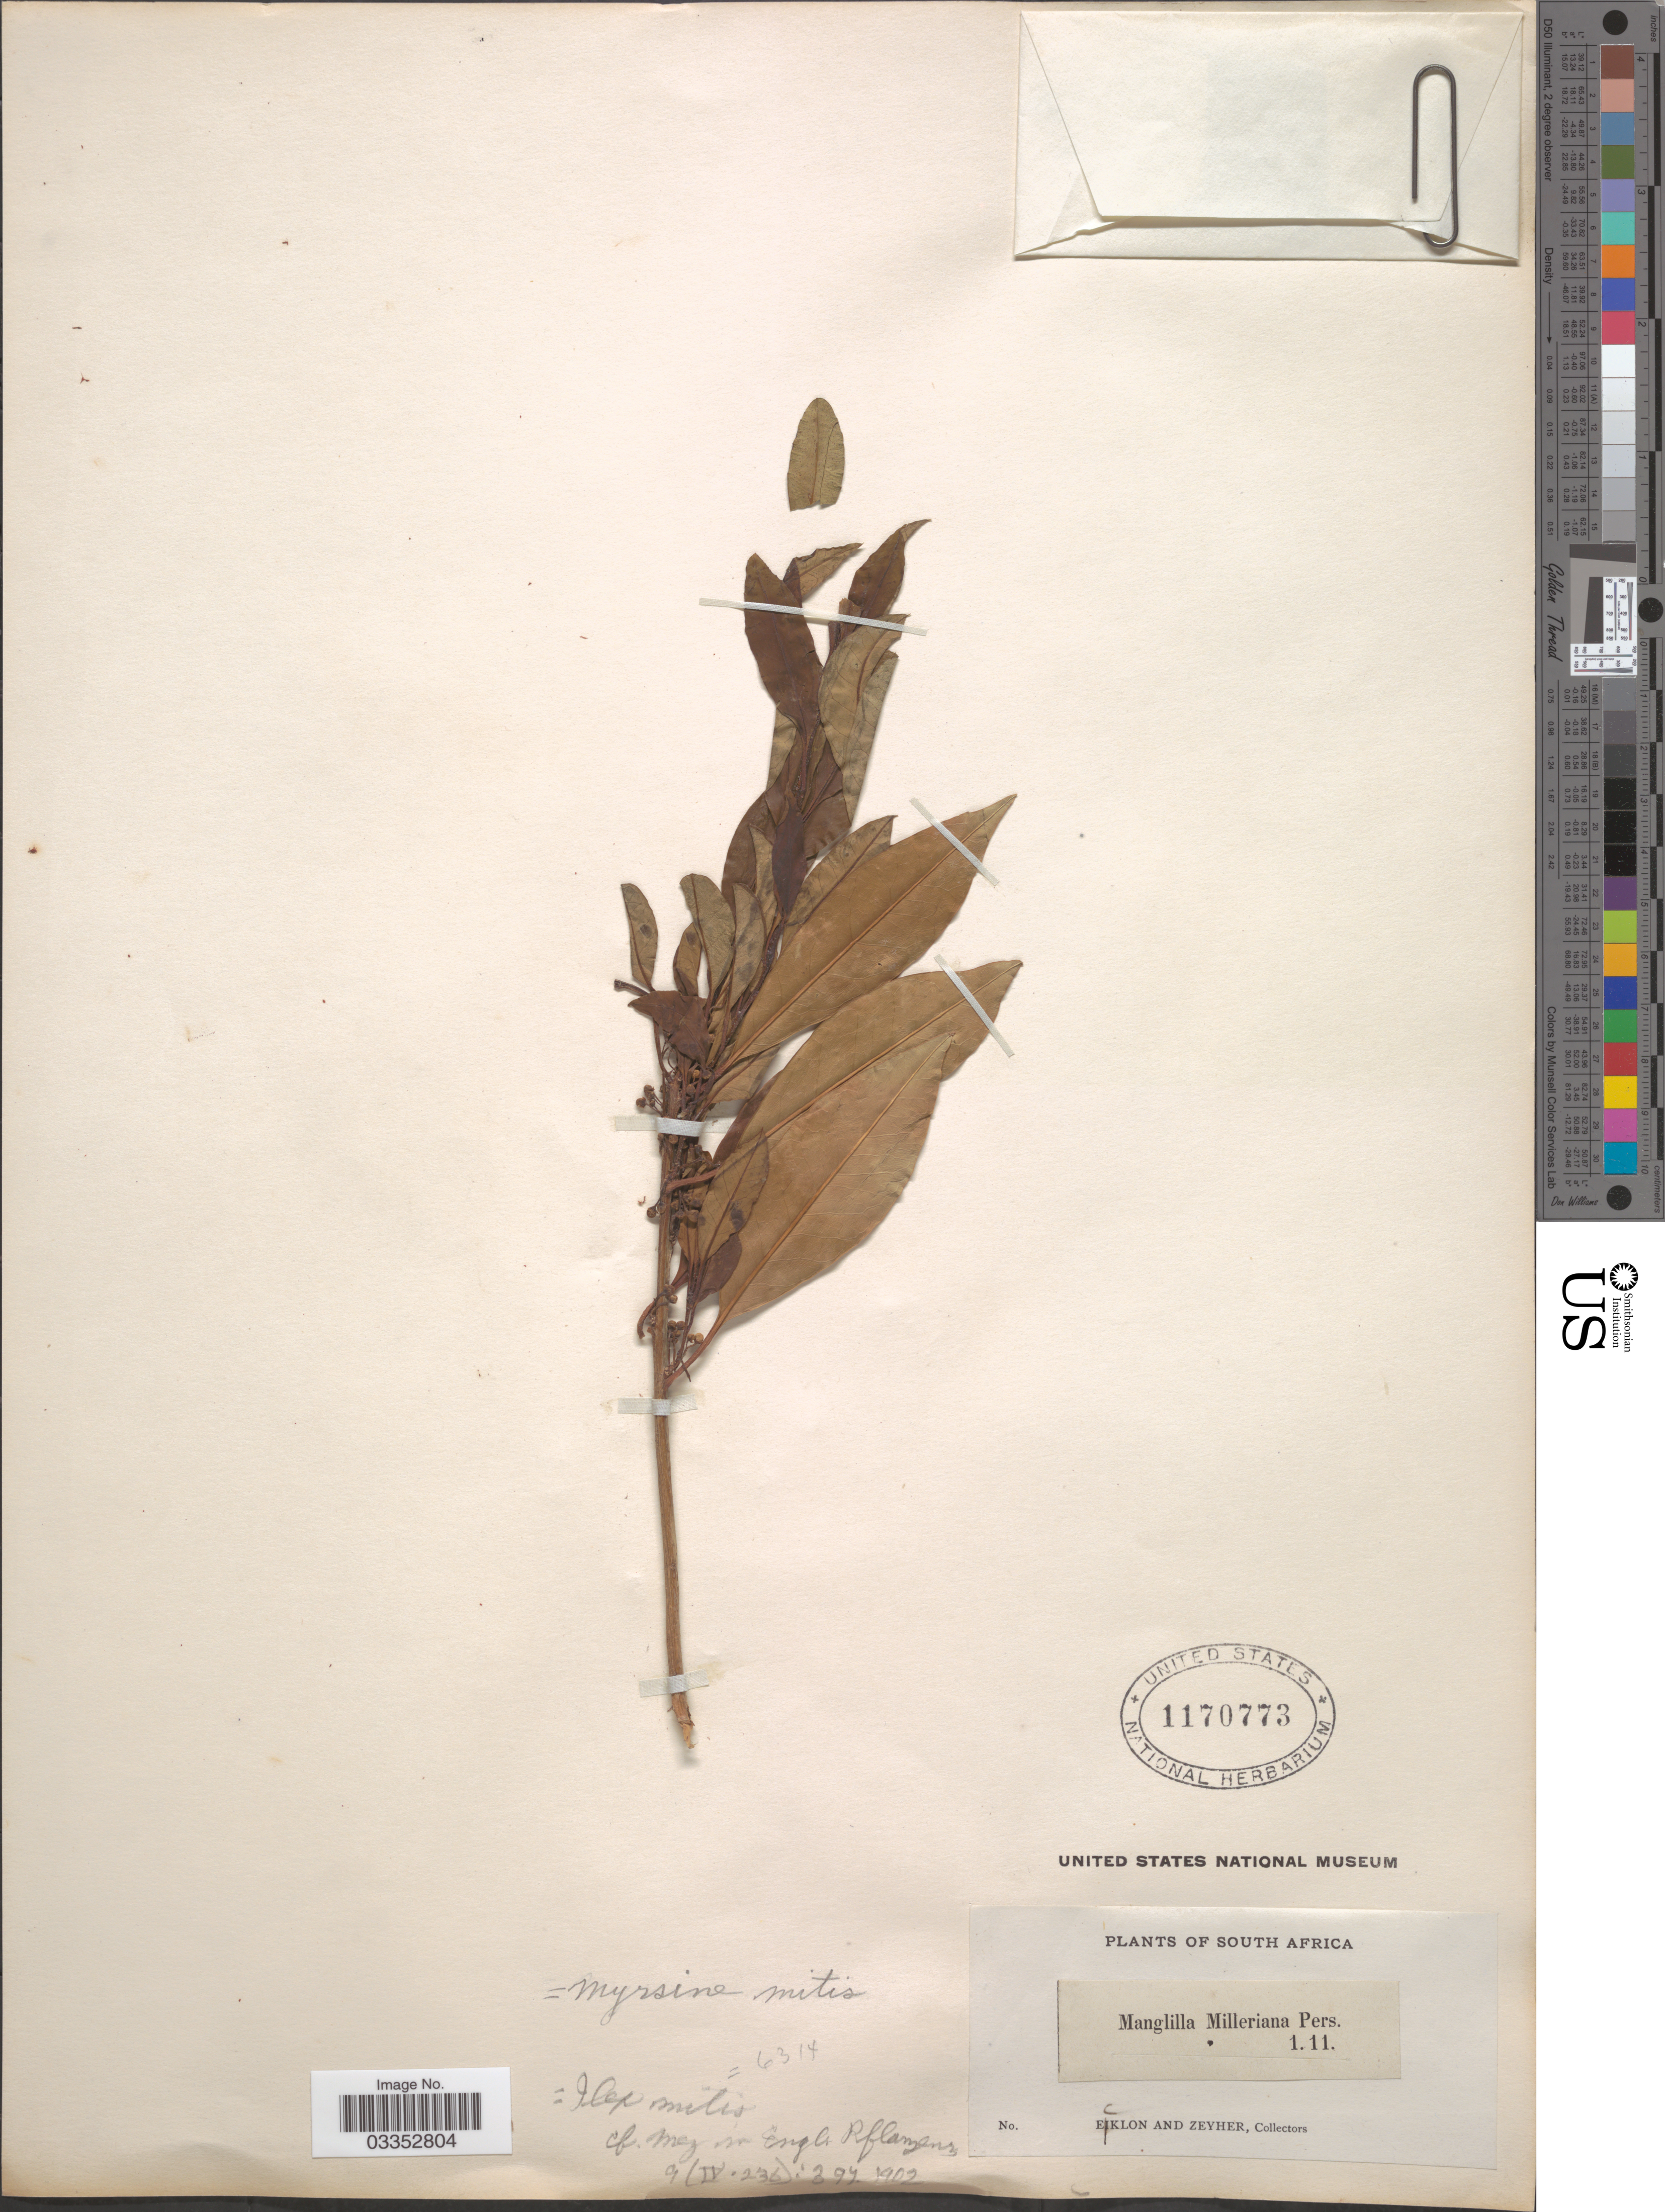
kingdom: Plantae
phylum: Tracheophyta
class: Magnoliopsida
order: Aquifoliales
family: Aquifoliaceae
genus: Ilex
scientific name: Ilex mitis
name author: (L.) Radlk.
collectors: -. Ecklon & -. Zeyher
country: South Africa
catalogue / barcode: US 1170773